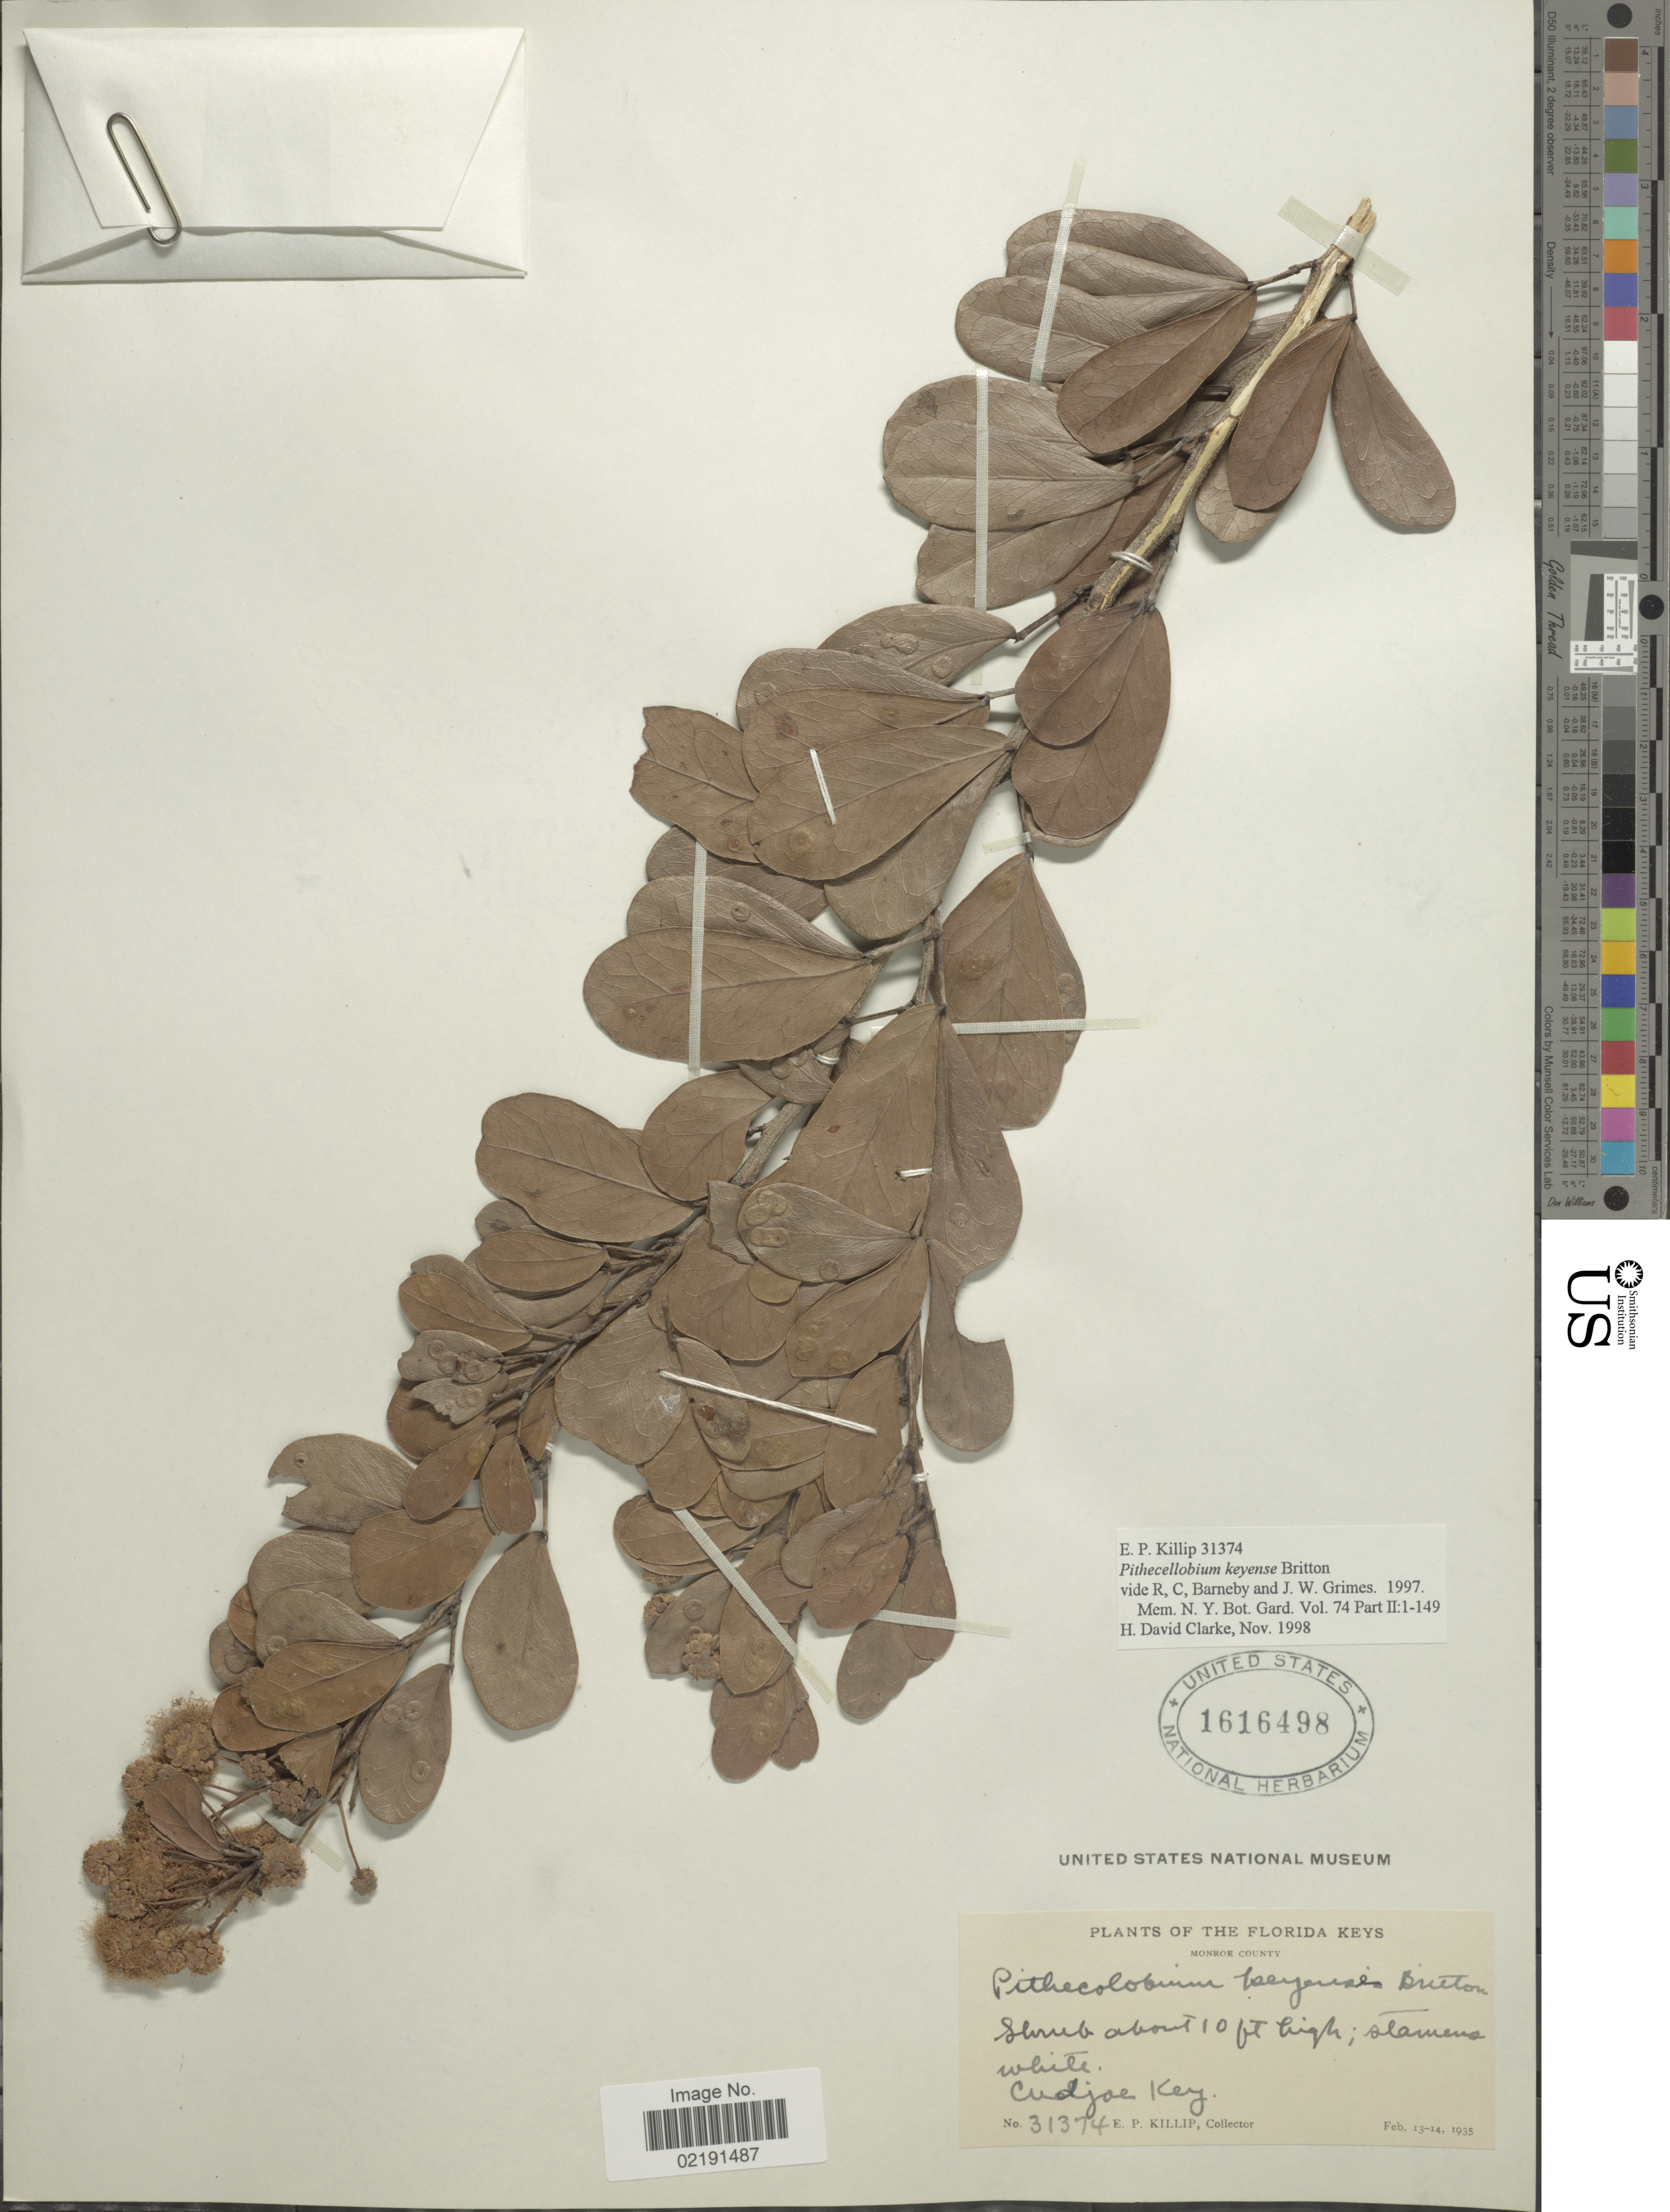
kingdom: Plantae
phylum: Tracheophyta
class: Magnoliopsida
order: Fabales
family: Fabaceae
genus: Pithecellobium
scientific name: Pithecellobium keyense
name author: Britton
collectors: E. P. Killip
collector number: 31374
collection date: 1935-02-13/1935-02-14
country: United States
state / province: Florida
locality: Florida Keys. Monroe County. Cudjoe Key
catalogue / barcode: US 1616498